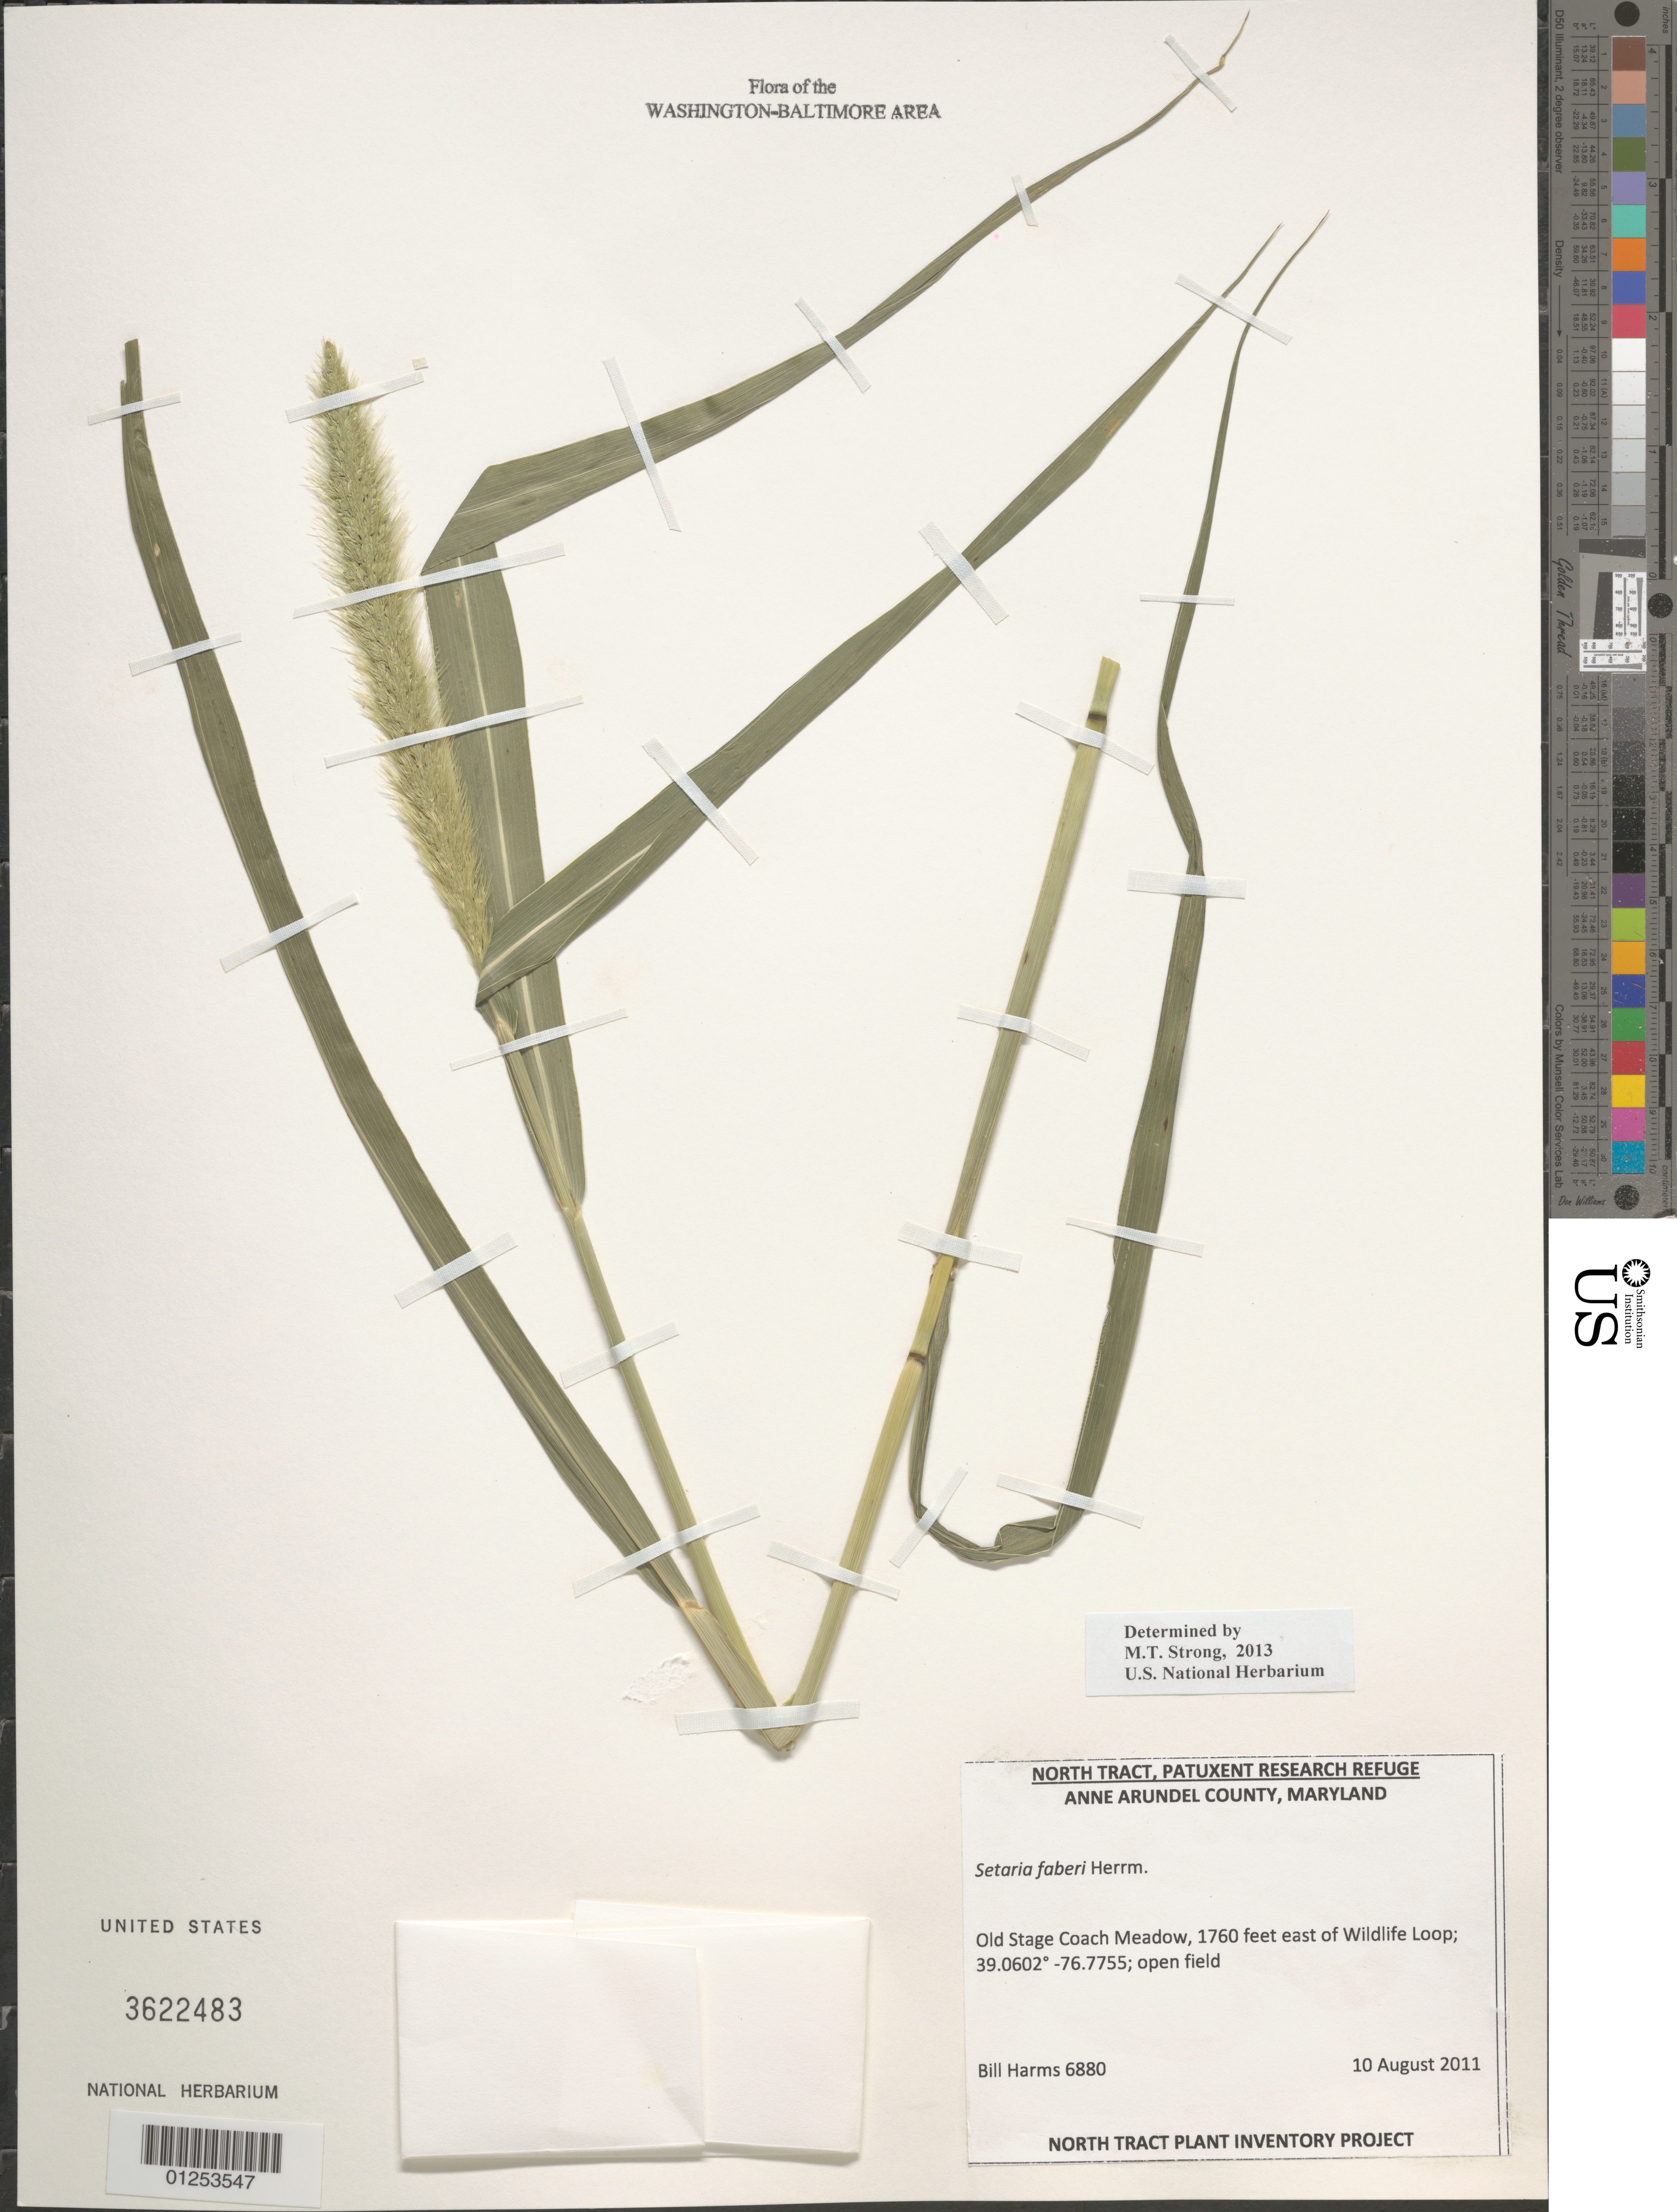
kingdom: Plantae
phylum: Tracheophyta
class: Liliopsida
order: Poales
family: Poaceae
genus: Setaria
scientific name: Setaria faberi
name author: R.A.W. Herrm.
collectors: B. Harms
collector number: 6880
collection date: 2011-08-10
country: United States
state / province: Maryland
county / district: Anne Arundel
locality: Old Stage Coach Meadow, 1760 feet east of Wildlife Loop.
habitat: open field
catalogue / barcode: US 3622483